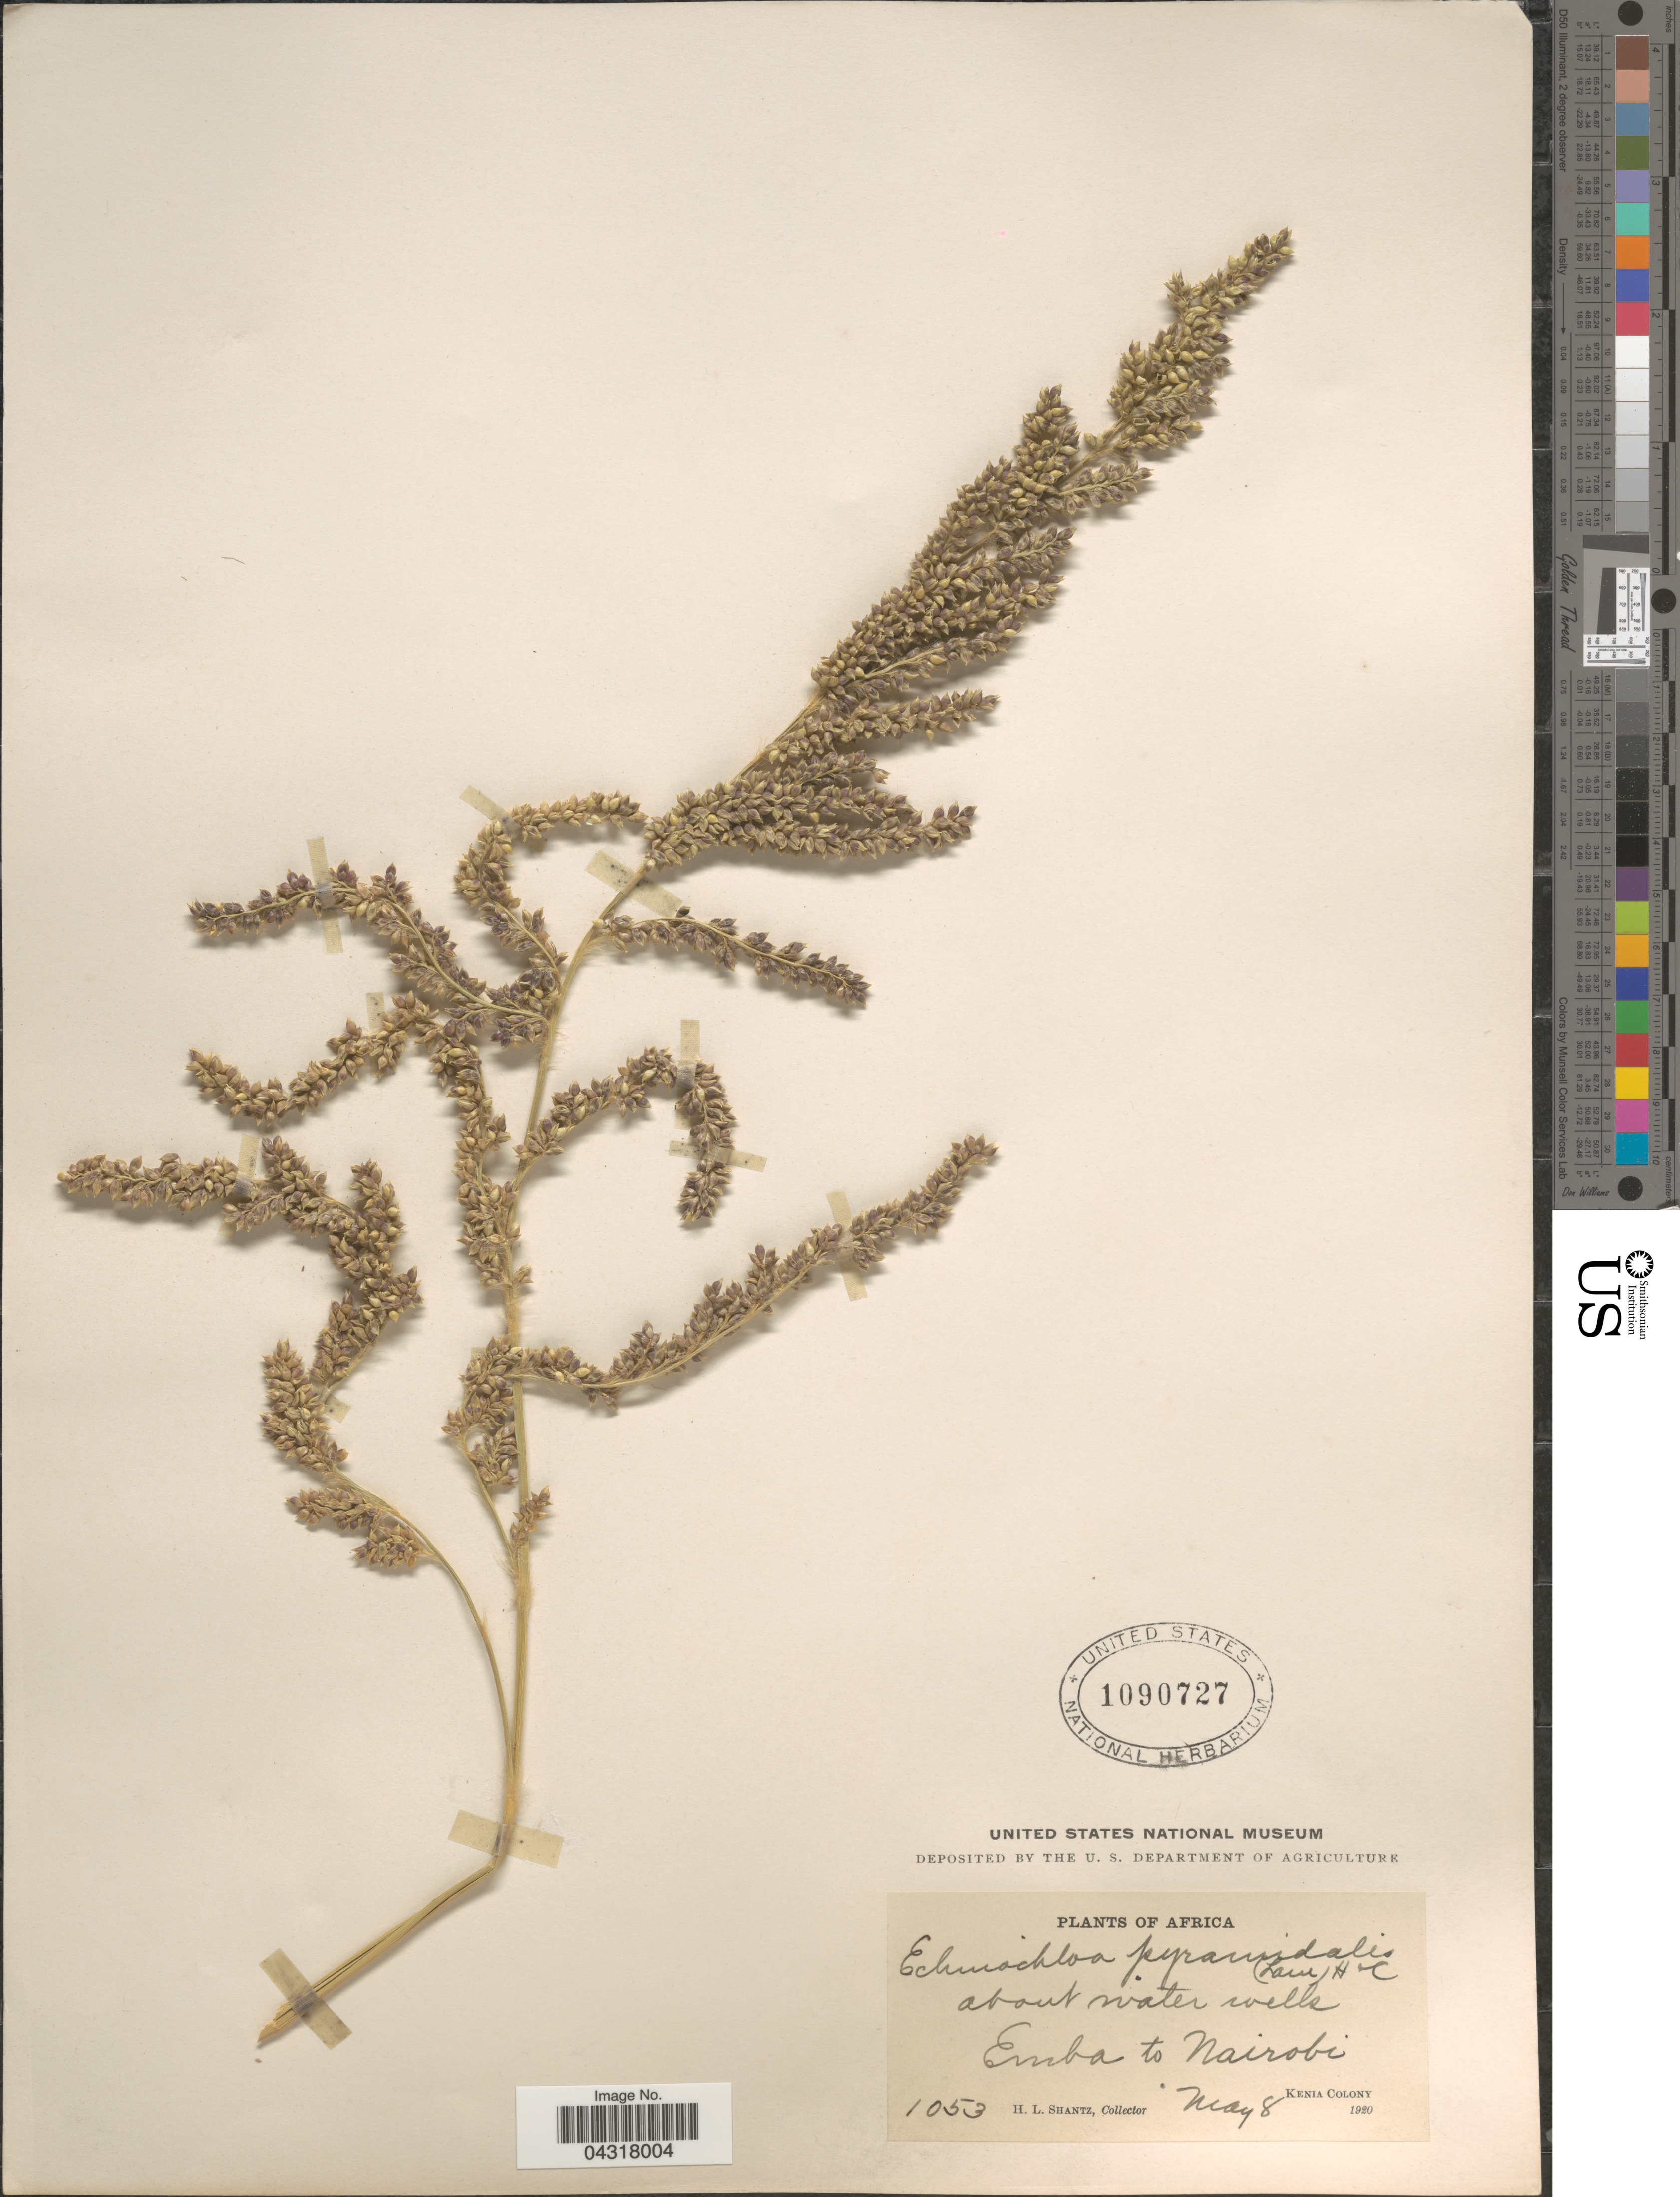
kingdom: Plantae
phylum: Tracheophyta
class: Liliopsida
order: Poales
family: Poaceae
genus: Echinochloa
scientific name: Echinochloa pyramidalis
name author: (Lam.) Hitchc. & Chase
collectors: H. Shantz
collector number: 1053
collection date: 1920-05-08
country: Kenya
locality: About water wells Emba to Nairobi. Kenia Colony.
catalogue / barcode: US 1090727